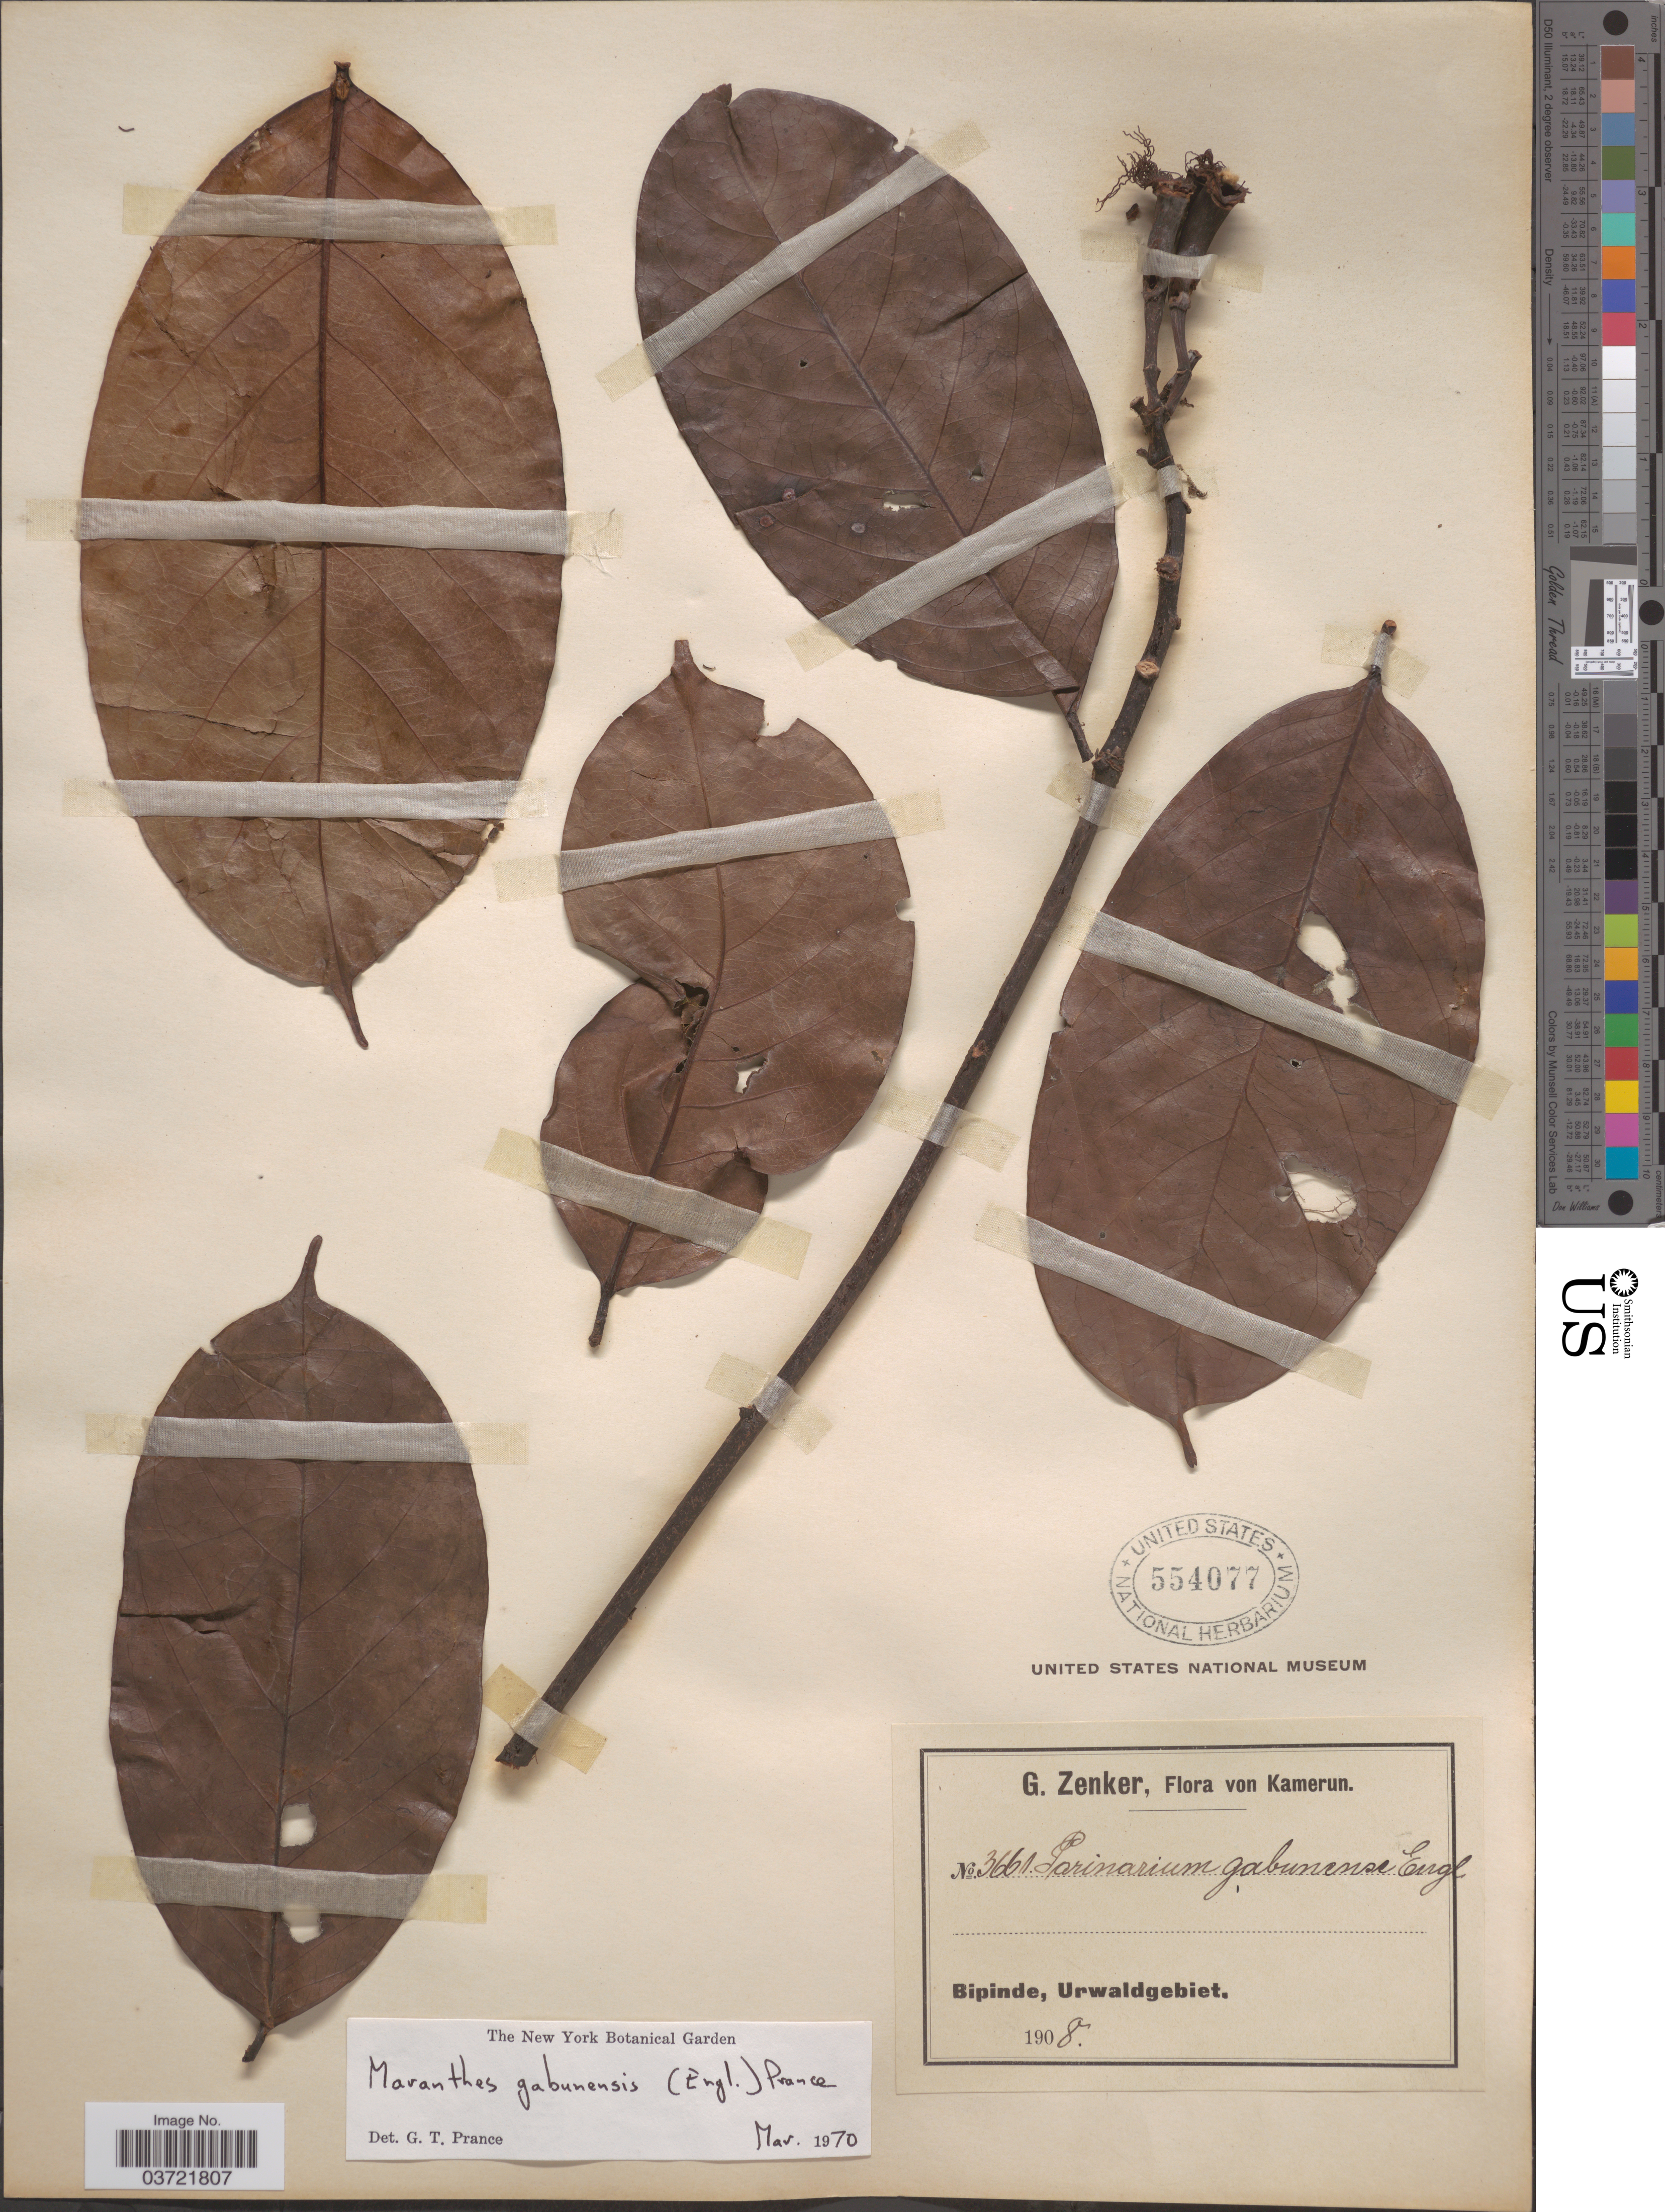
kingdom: Plantae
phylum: Tracheophyta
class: Magnoliopsida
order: Malpighiales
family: Chrysobalanaceae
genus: Maranthes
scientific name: Maranthes gabunensis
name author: (Engl.) Prance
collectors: G. A. Zenker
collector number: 3661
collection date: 1908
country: Cameroon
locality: Bipinde, Urwaldgebiet.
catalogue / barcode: US 554077